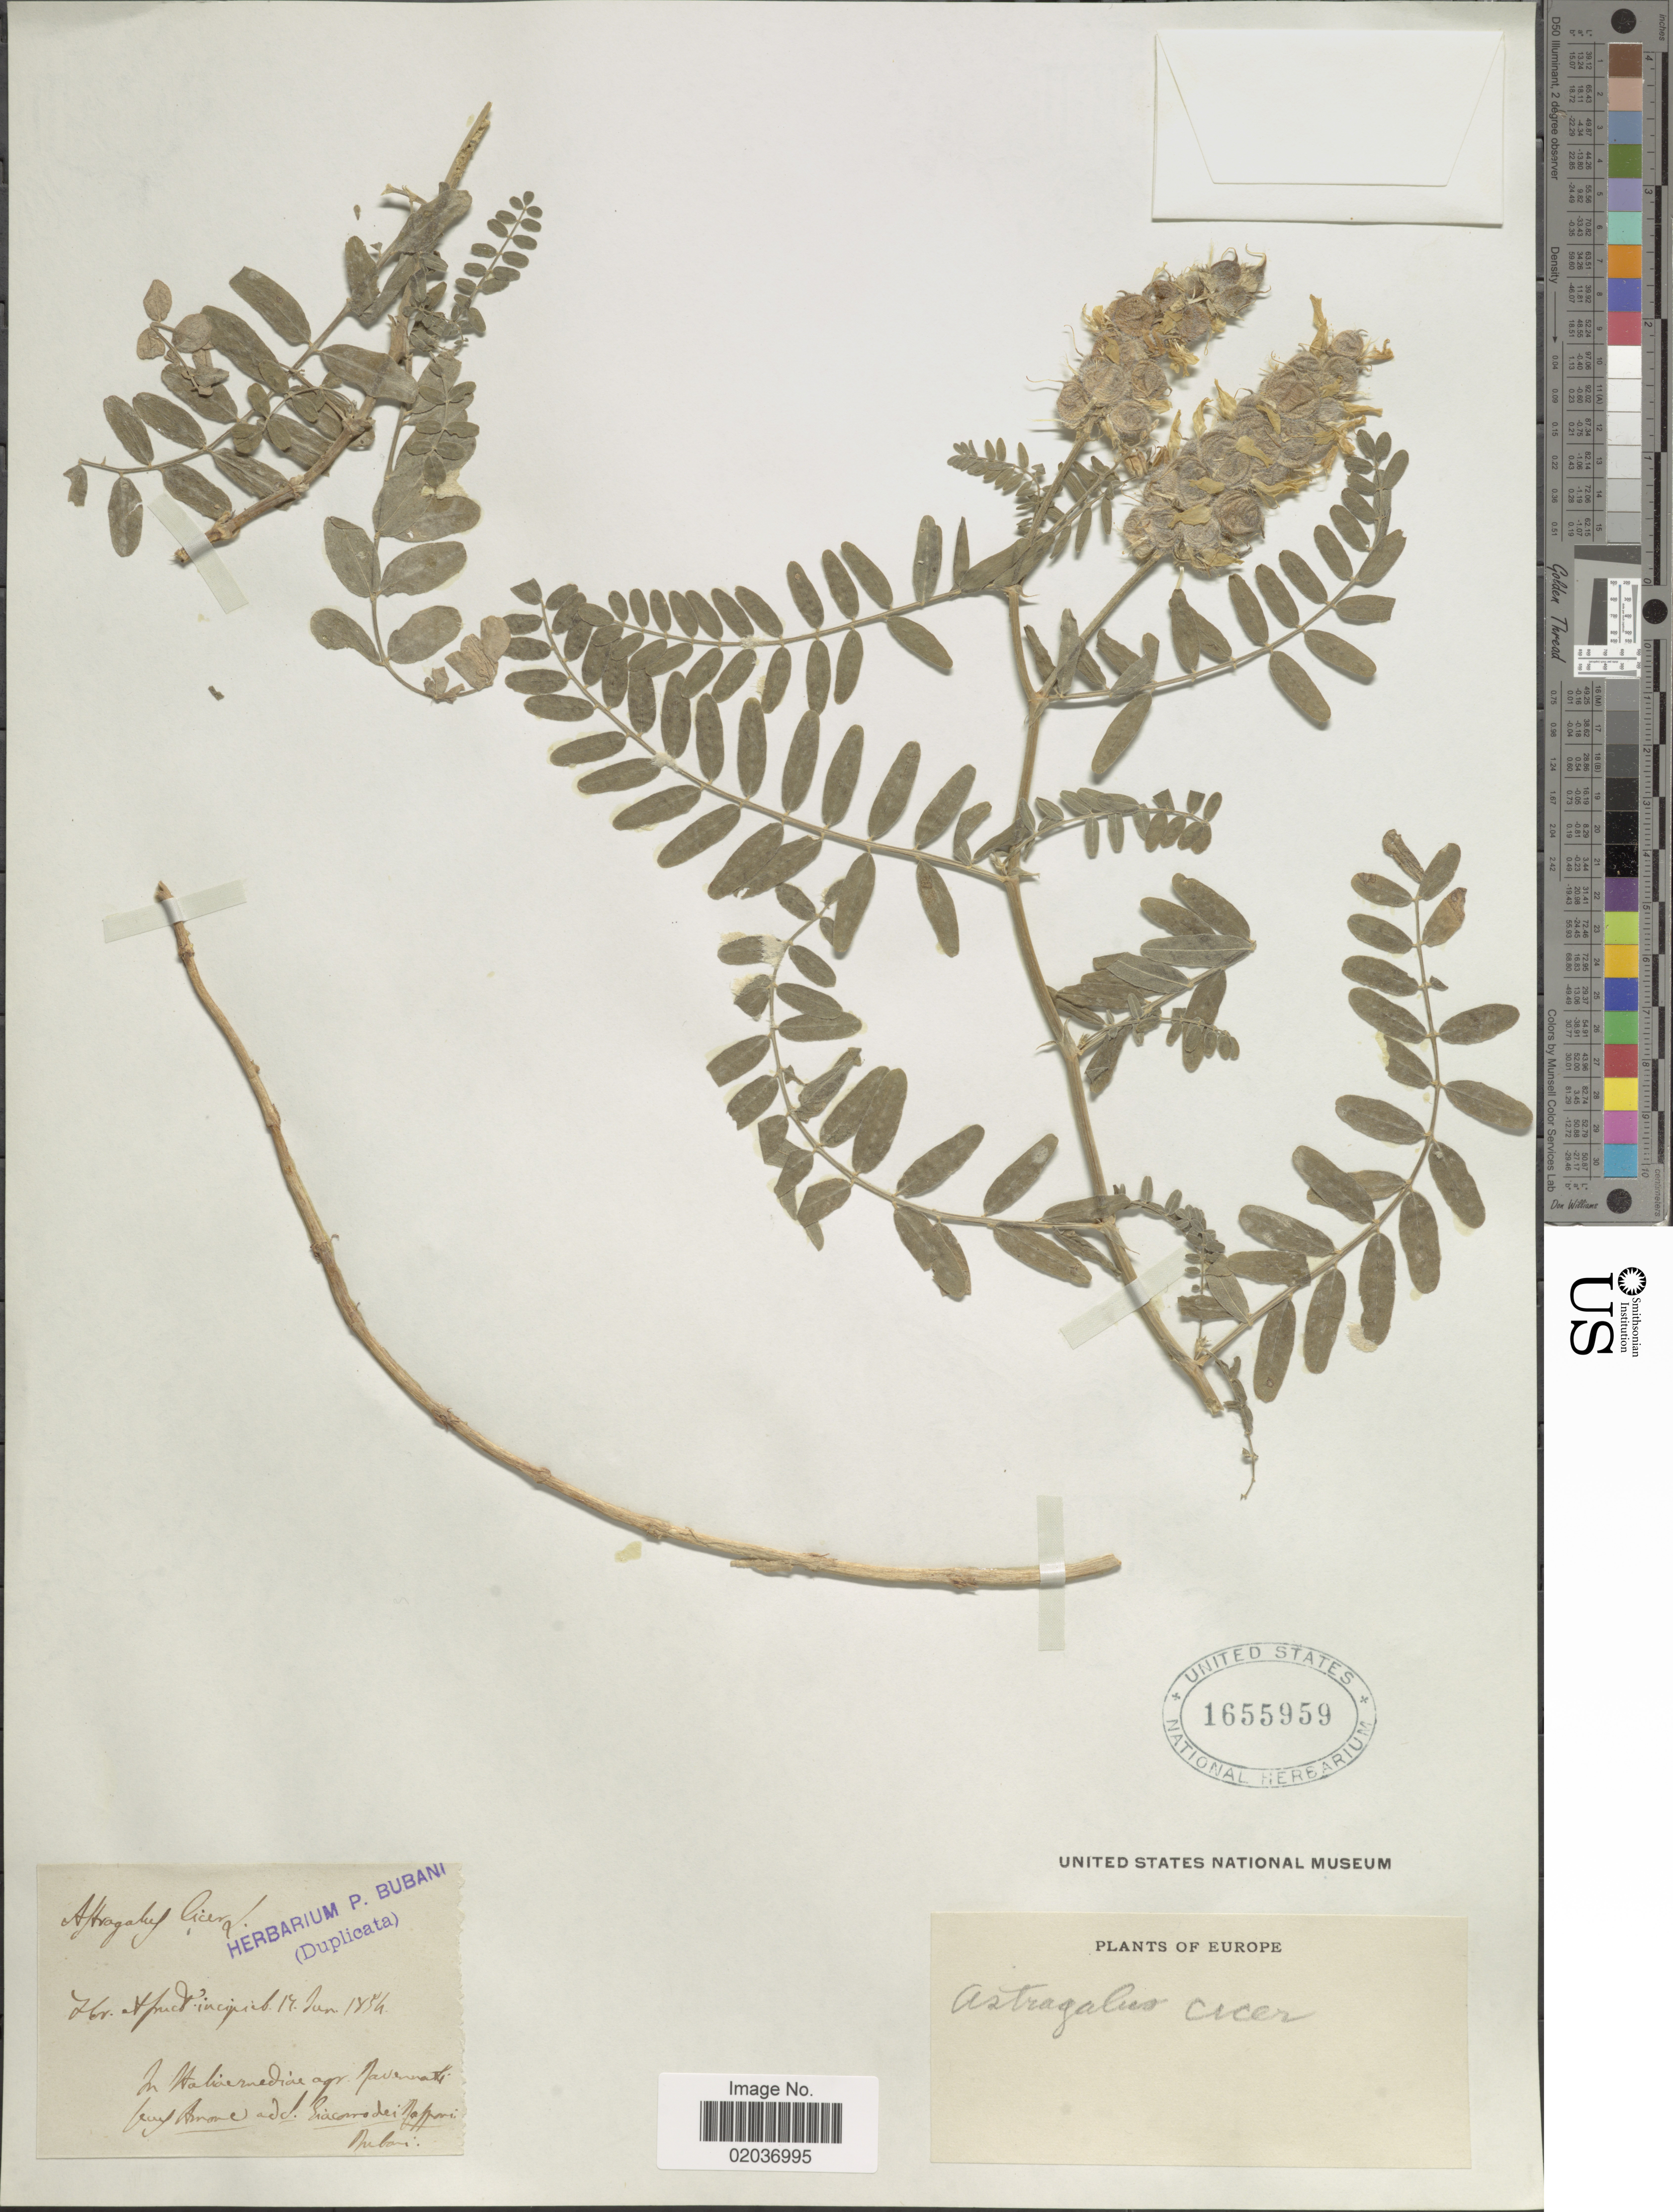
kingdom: Plantae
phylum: Tracheophyta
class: Magnoliopsida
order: Fabales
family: Fabaceae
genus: Astragalus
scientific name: Astragalus cicer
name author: L.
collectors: -. Dubois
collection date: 1834-06-17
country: Italy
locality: In Italiaemediae agr. Navenatti fuy Arone add. Siacorrode Nappori [interpreted] Europe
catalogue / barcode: US 1655959